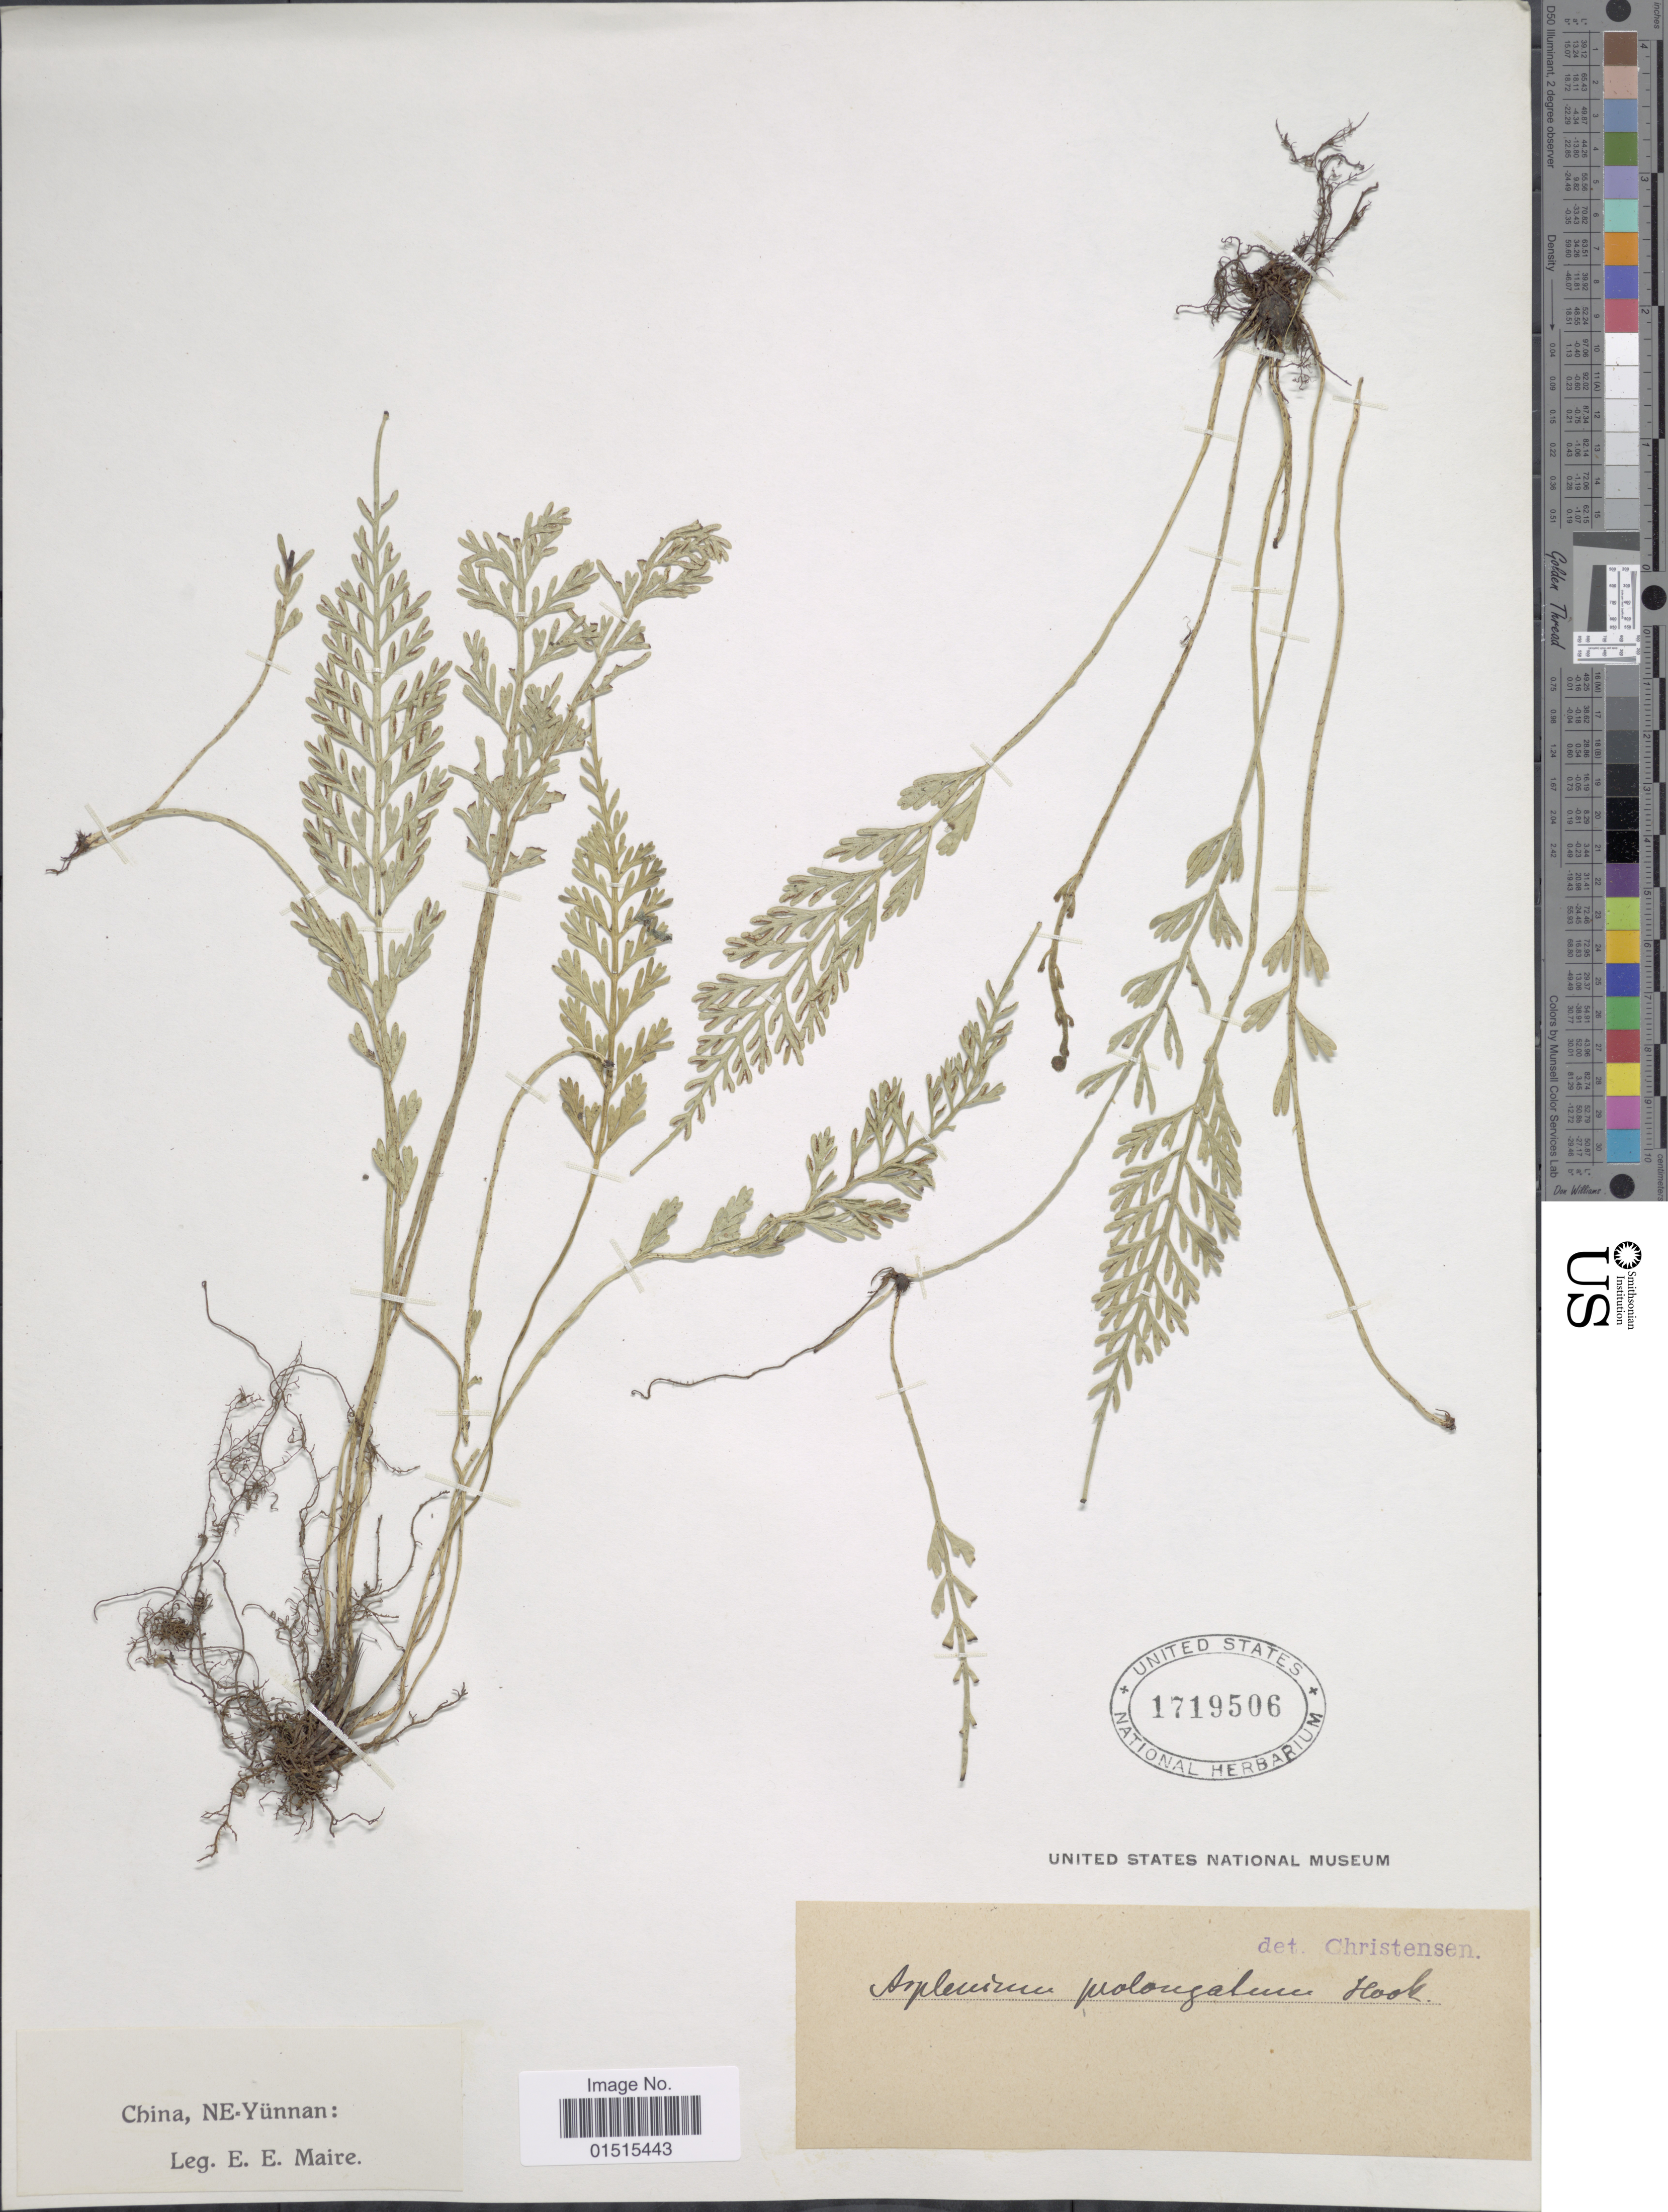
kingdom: Plantae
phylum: Tracheophyta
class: Polypodiopsida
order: Polypodiales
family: Aspleniaceae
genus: Asplenium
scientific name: Asplenium prolongatum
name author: Hook.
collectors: E. E. Maire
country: China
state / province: Yunnan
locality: NE-Yunnan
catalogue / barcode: US 1719506